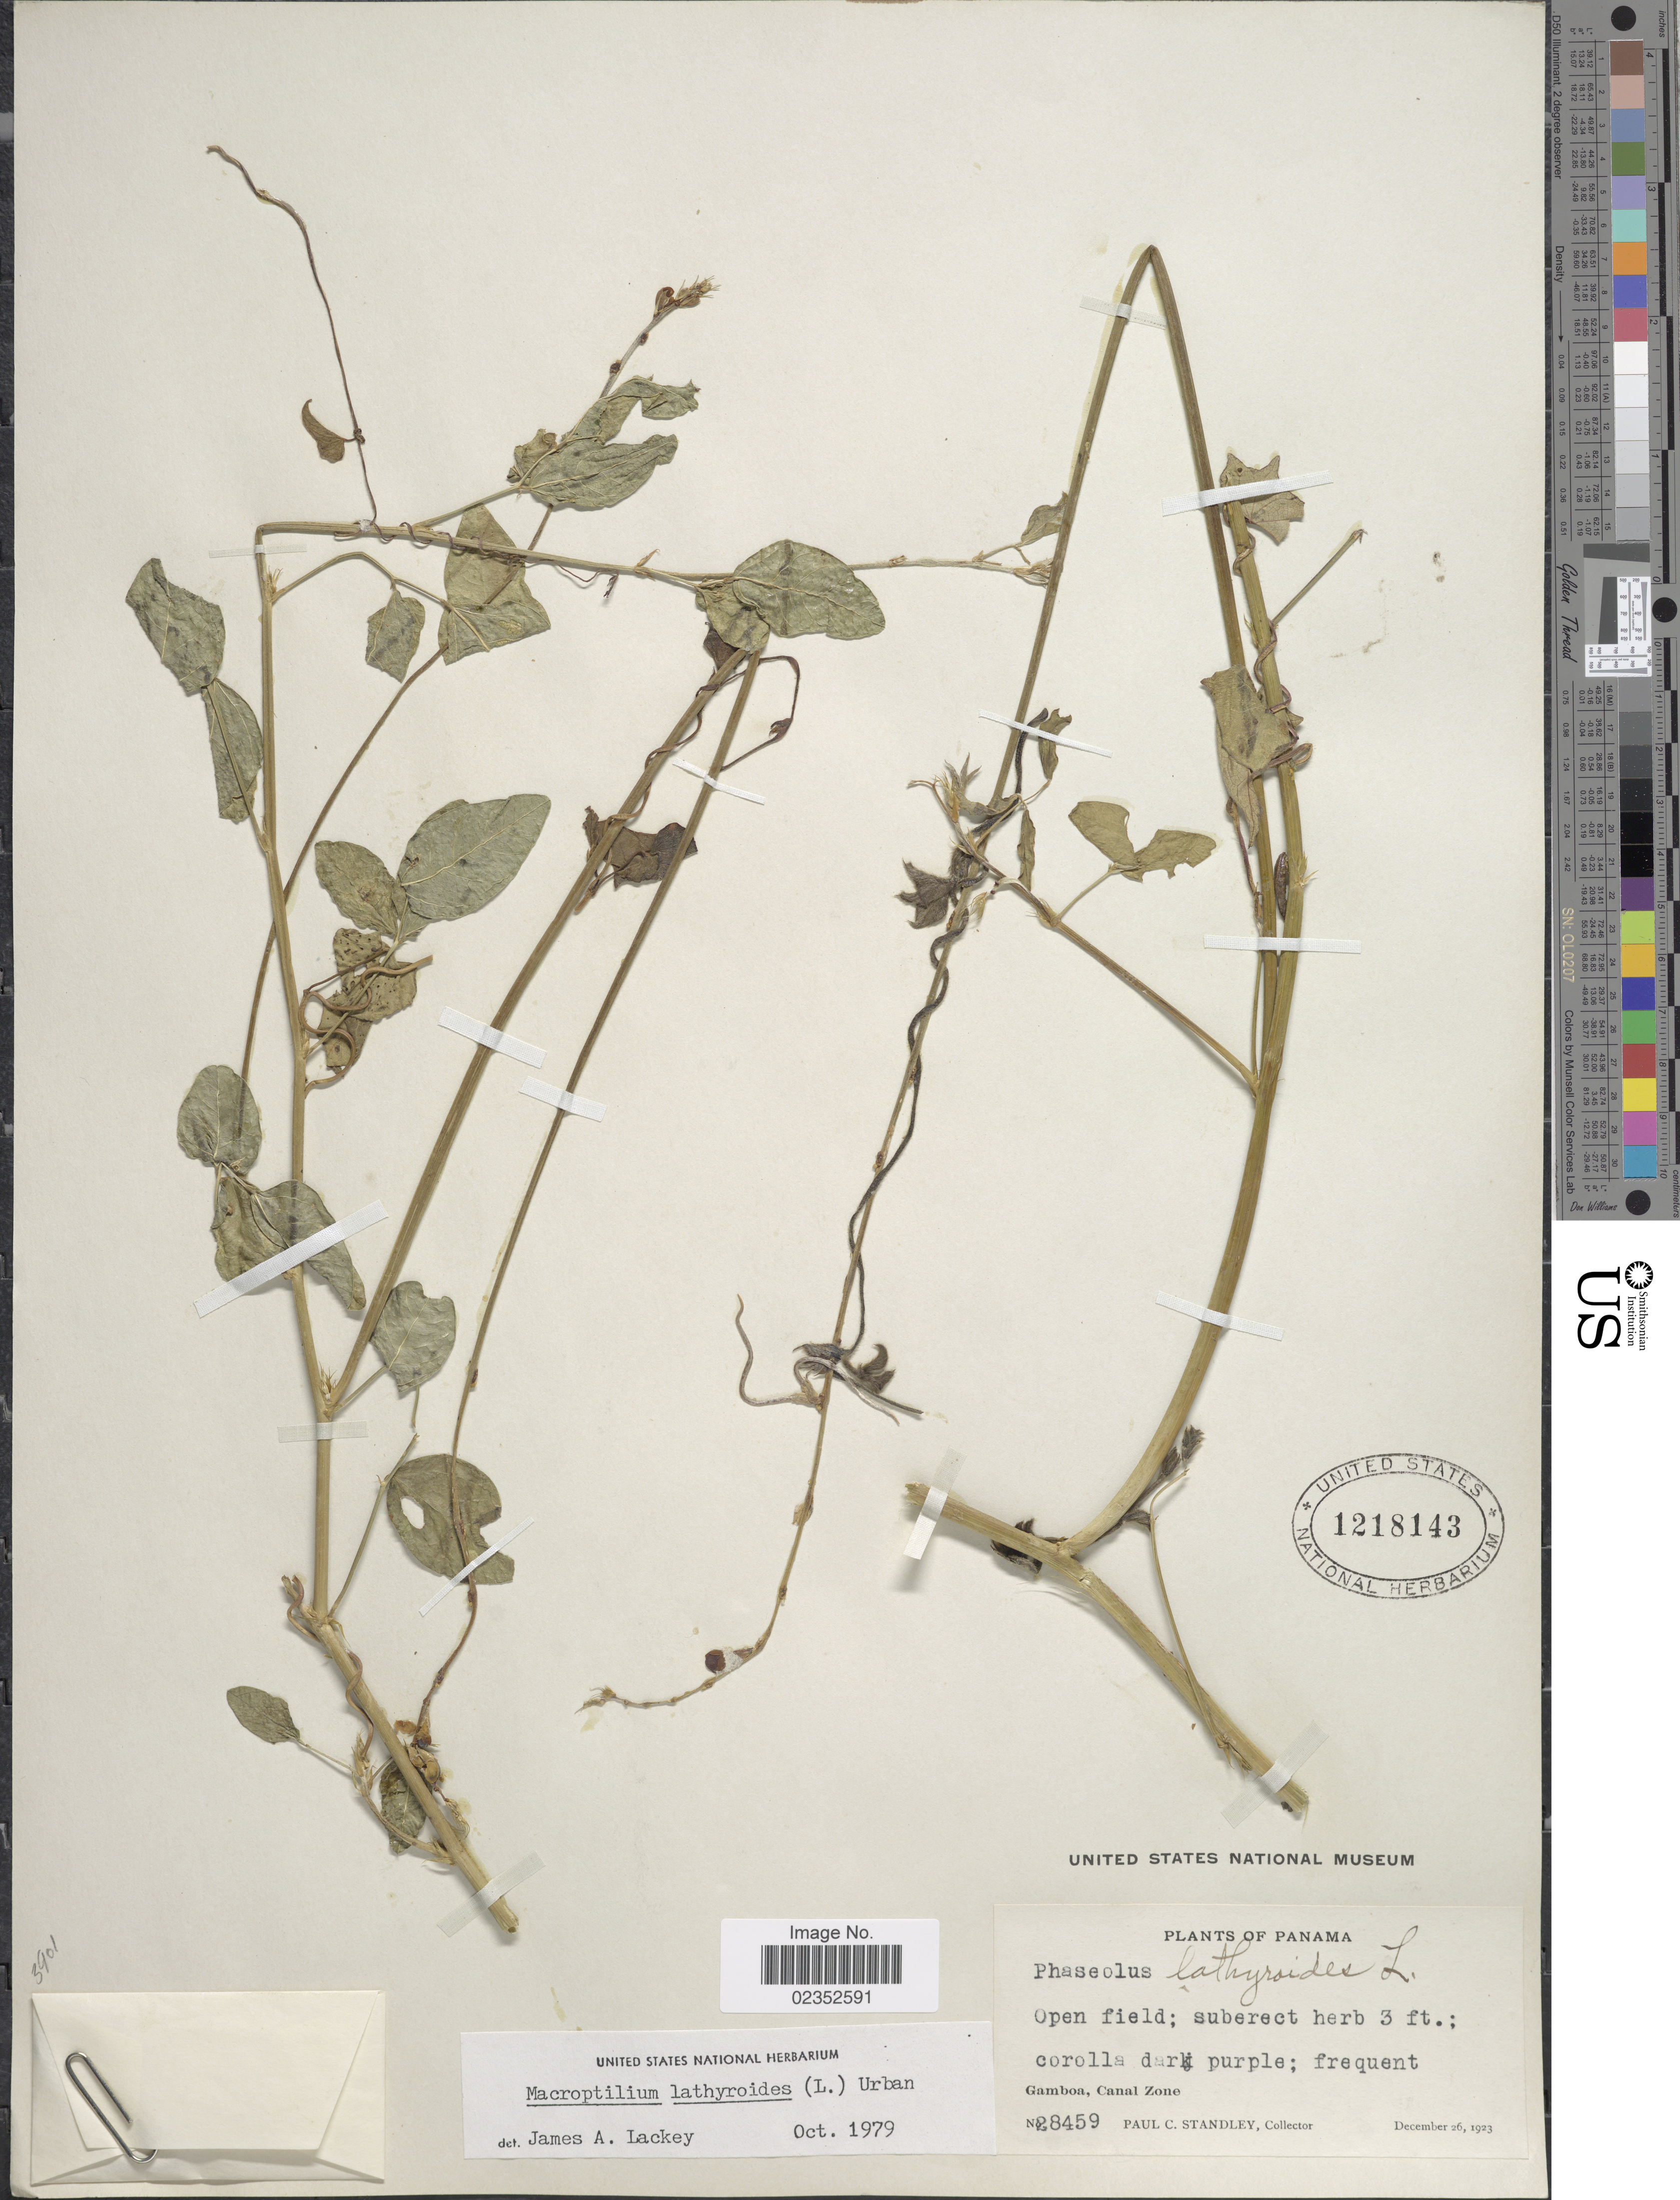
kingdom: Plantae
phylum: Tracheophyta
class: Magnoliopsida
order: Fabales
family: Fabaceae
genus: Macroptilium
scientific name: Macroptilium lathyroides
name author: (L.) Urb.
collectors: P. C. Standley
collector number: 28459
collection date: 1923-12-26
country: Panama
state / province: Colón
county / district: Canal Zone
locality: Open field, Gamboa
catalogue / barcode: US 1218143